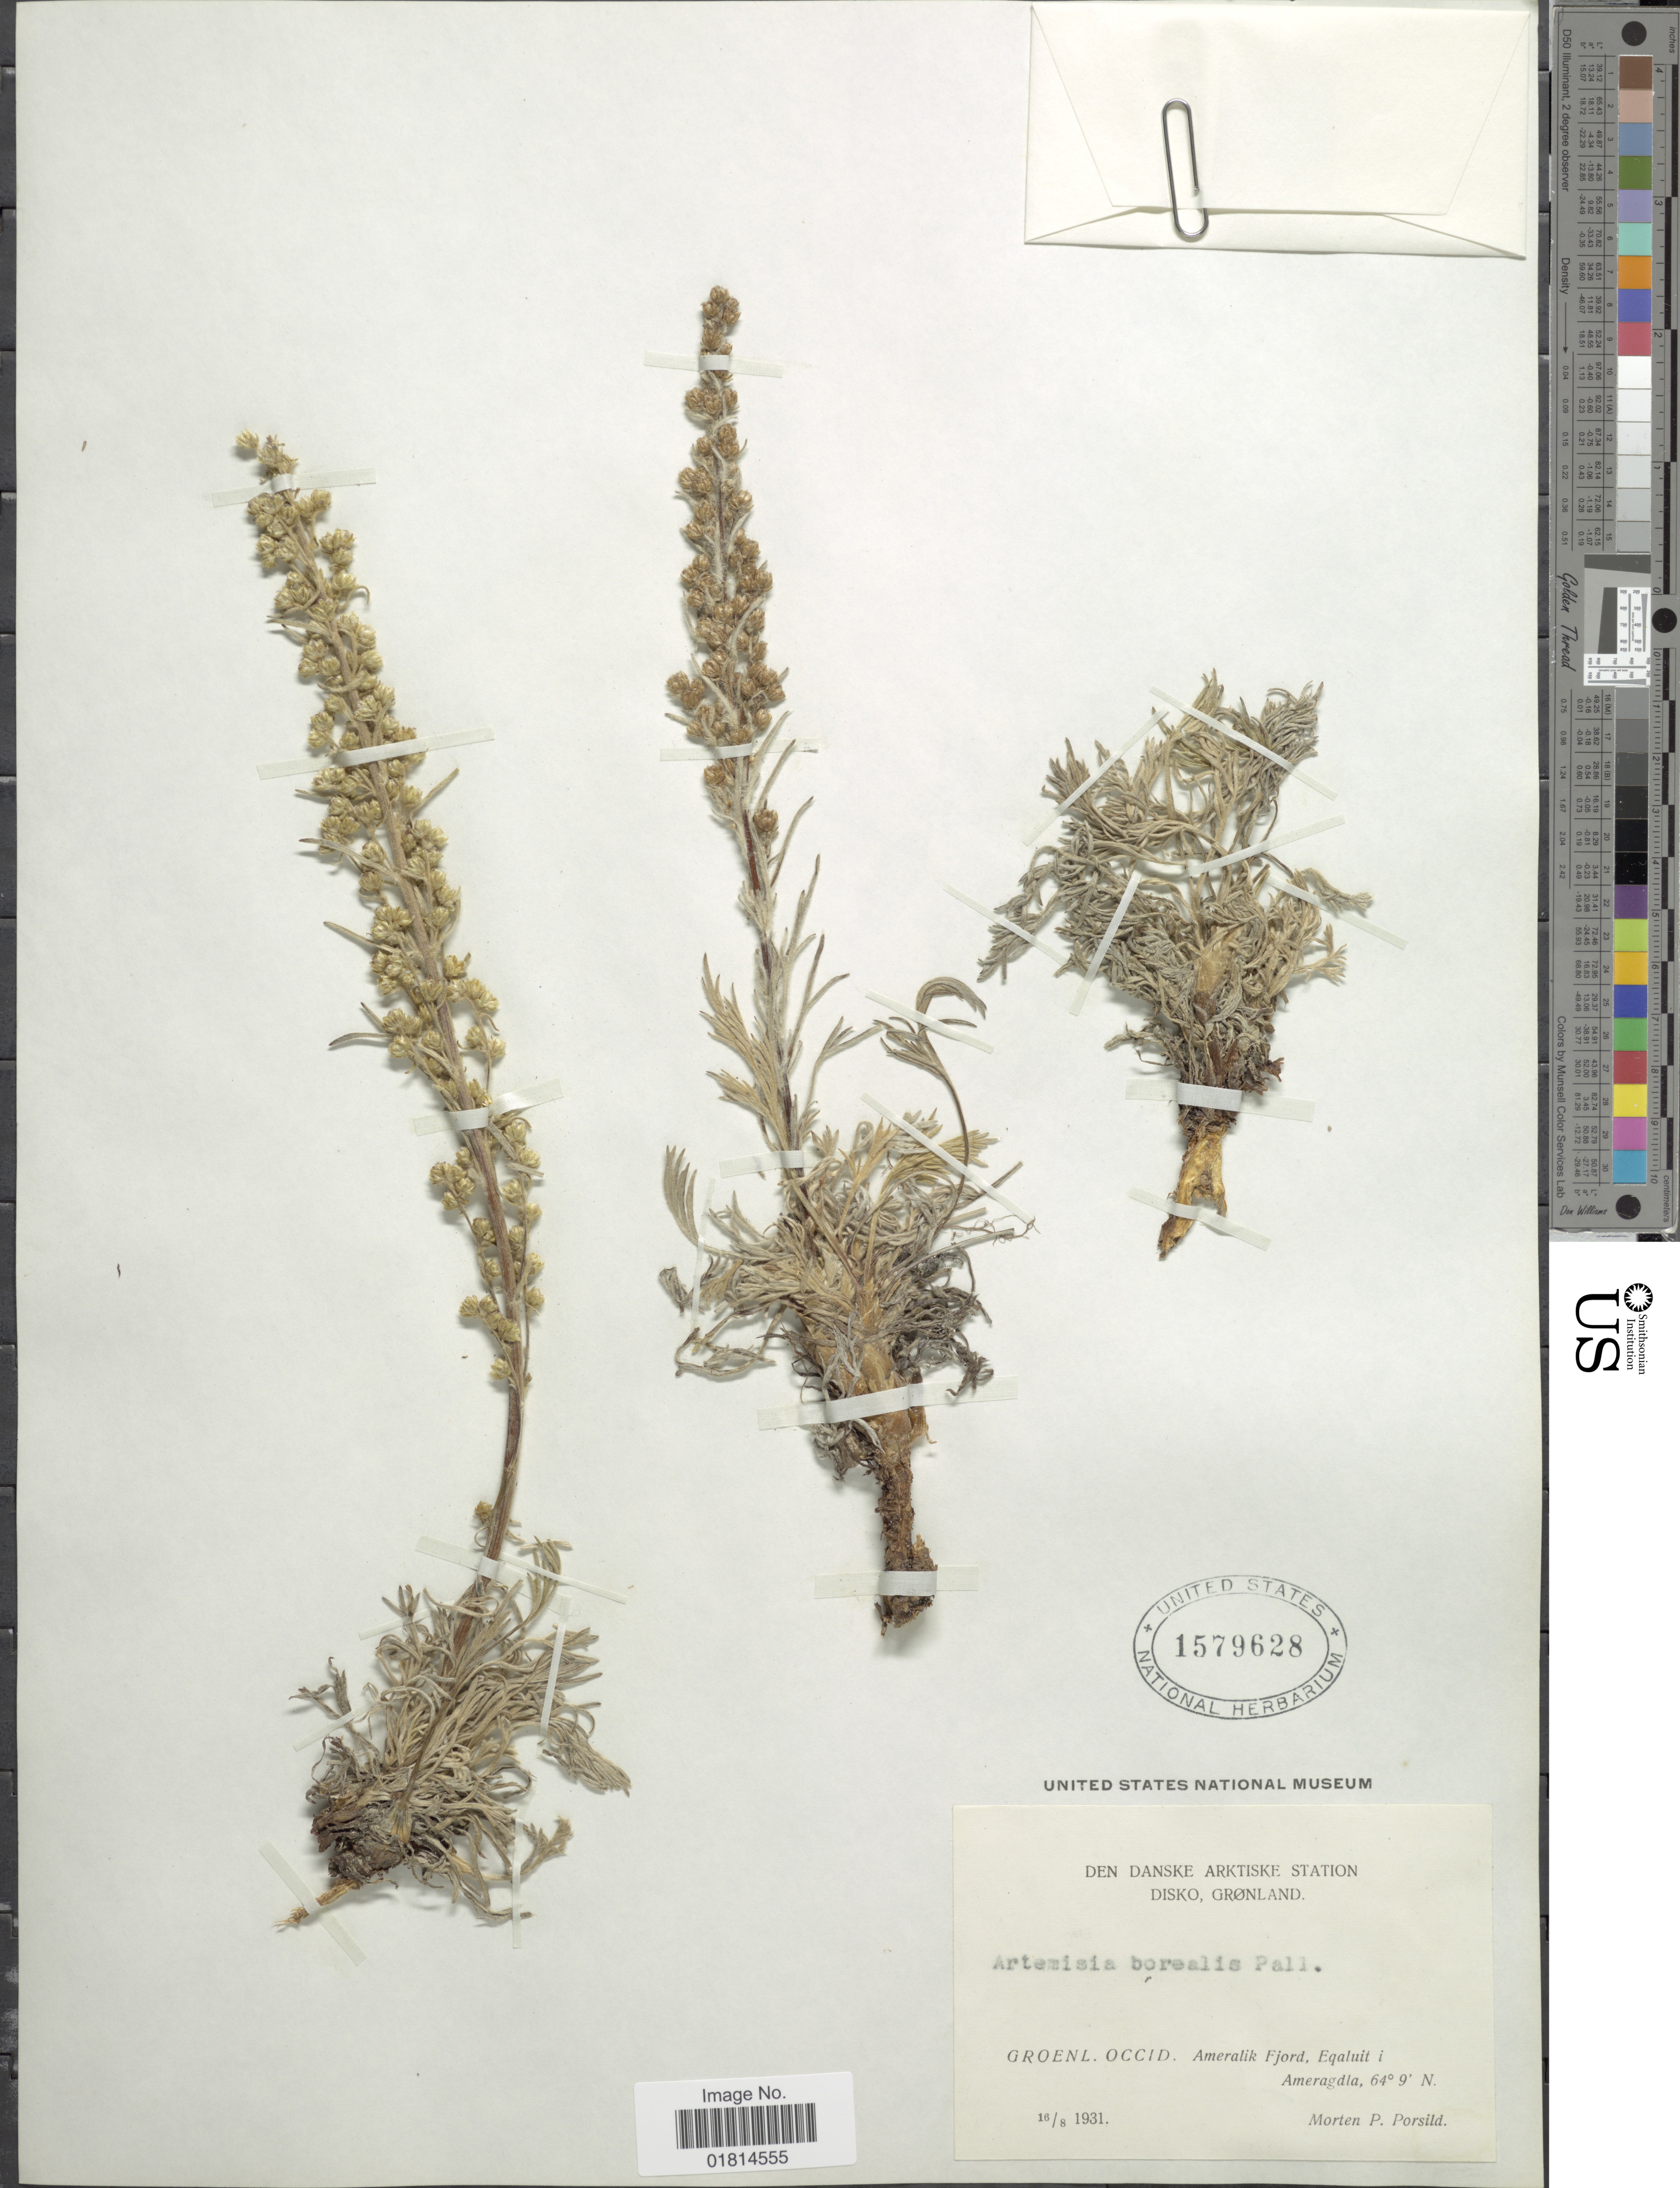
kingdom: Plantae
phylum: Tracheophyta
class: Magnoliopsida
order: Asterales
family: Asteraceae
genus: Artemisia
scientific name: Artemisia borealis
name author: Pall.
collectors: M. P. Porsild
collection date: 1931-08-16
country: Greenland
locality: Den danske arktiske station Disko, Grønland. Groenl. Occid. Ameralik Fjord, Eqaluit i Ameragdia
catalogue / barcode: US 1579628